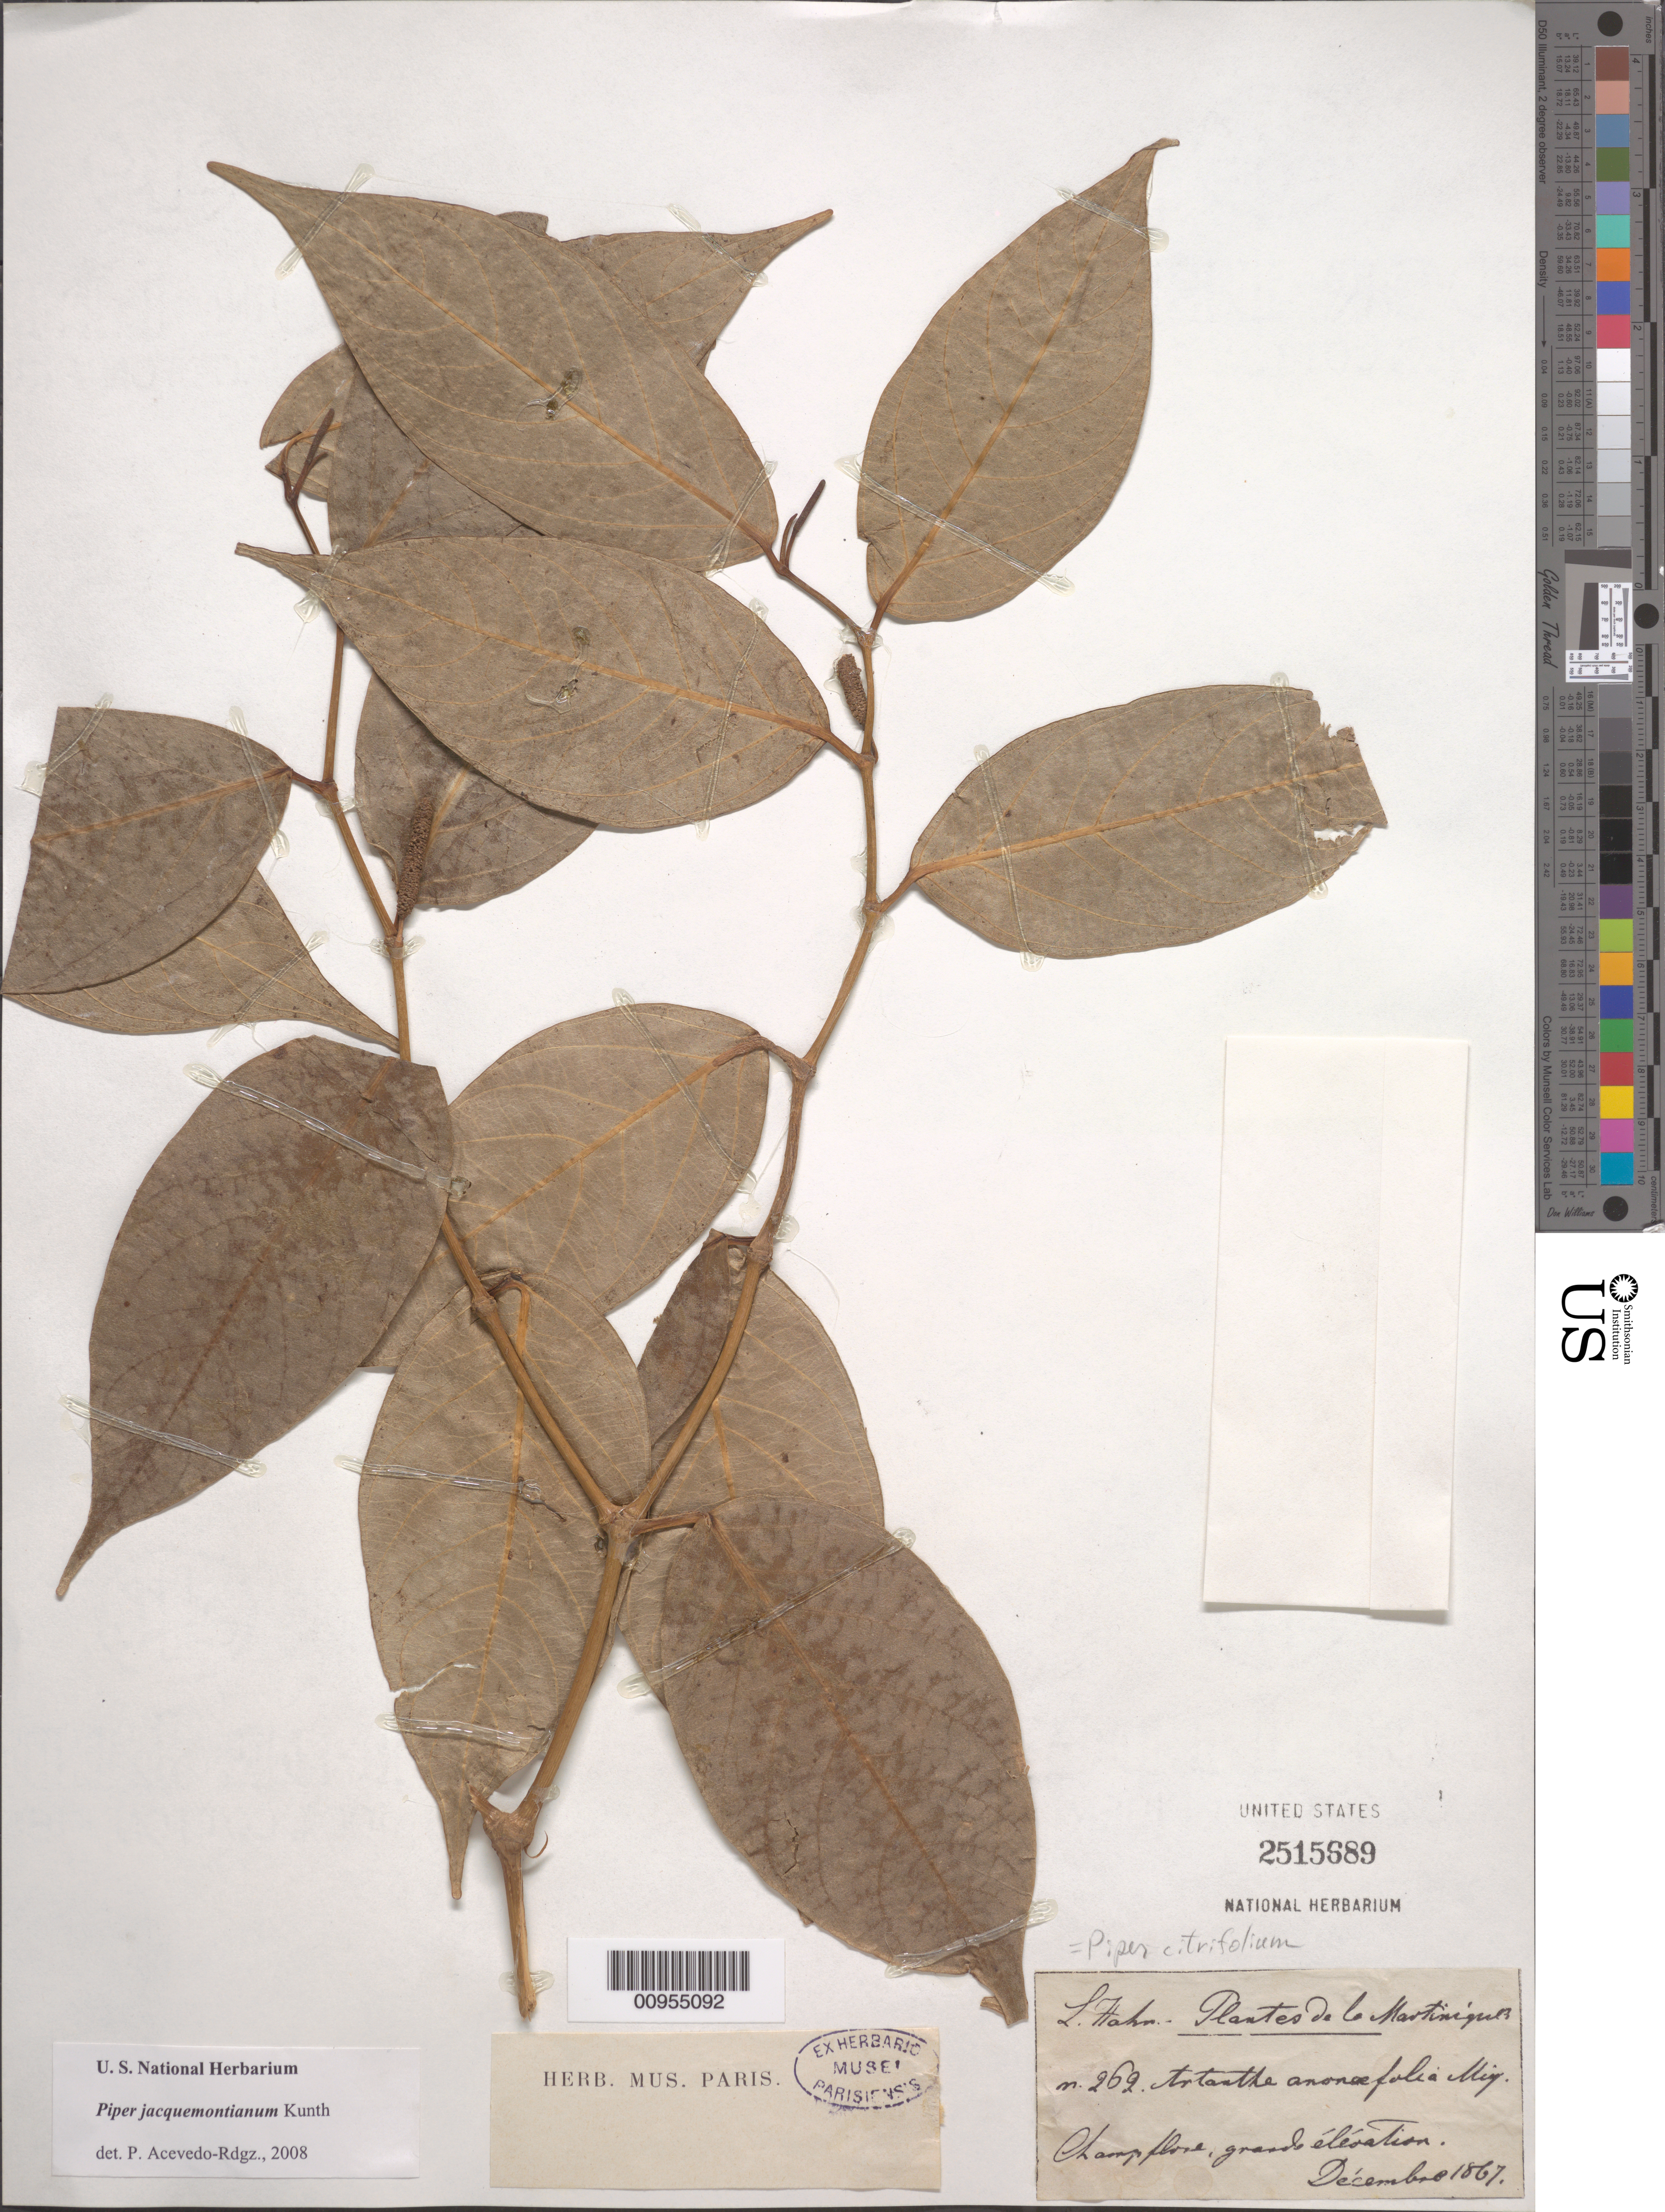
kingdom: Plantae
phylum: Tracheophyta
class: Magnoliopsida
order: Piperales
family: Piperaceae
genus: Piper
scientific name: Piper jacquemontianum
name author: Kunth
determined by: Acevedo-Rodríguez, P., (BOT), Smithsonian Institution - National Museum of Natural History (UNITED STATES)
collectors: L. Hahn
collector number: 262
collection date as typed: Dec 1867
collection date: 1867-12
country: Martinique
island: Martinique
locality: Champflore, grande élévation.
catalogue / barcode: US 2515889